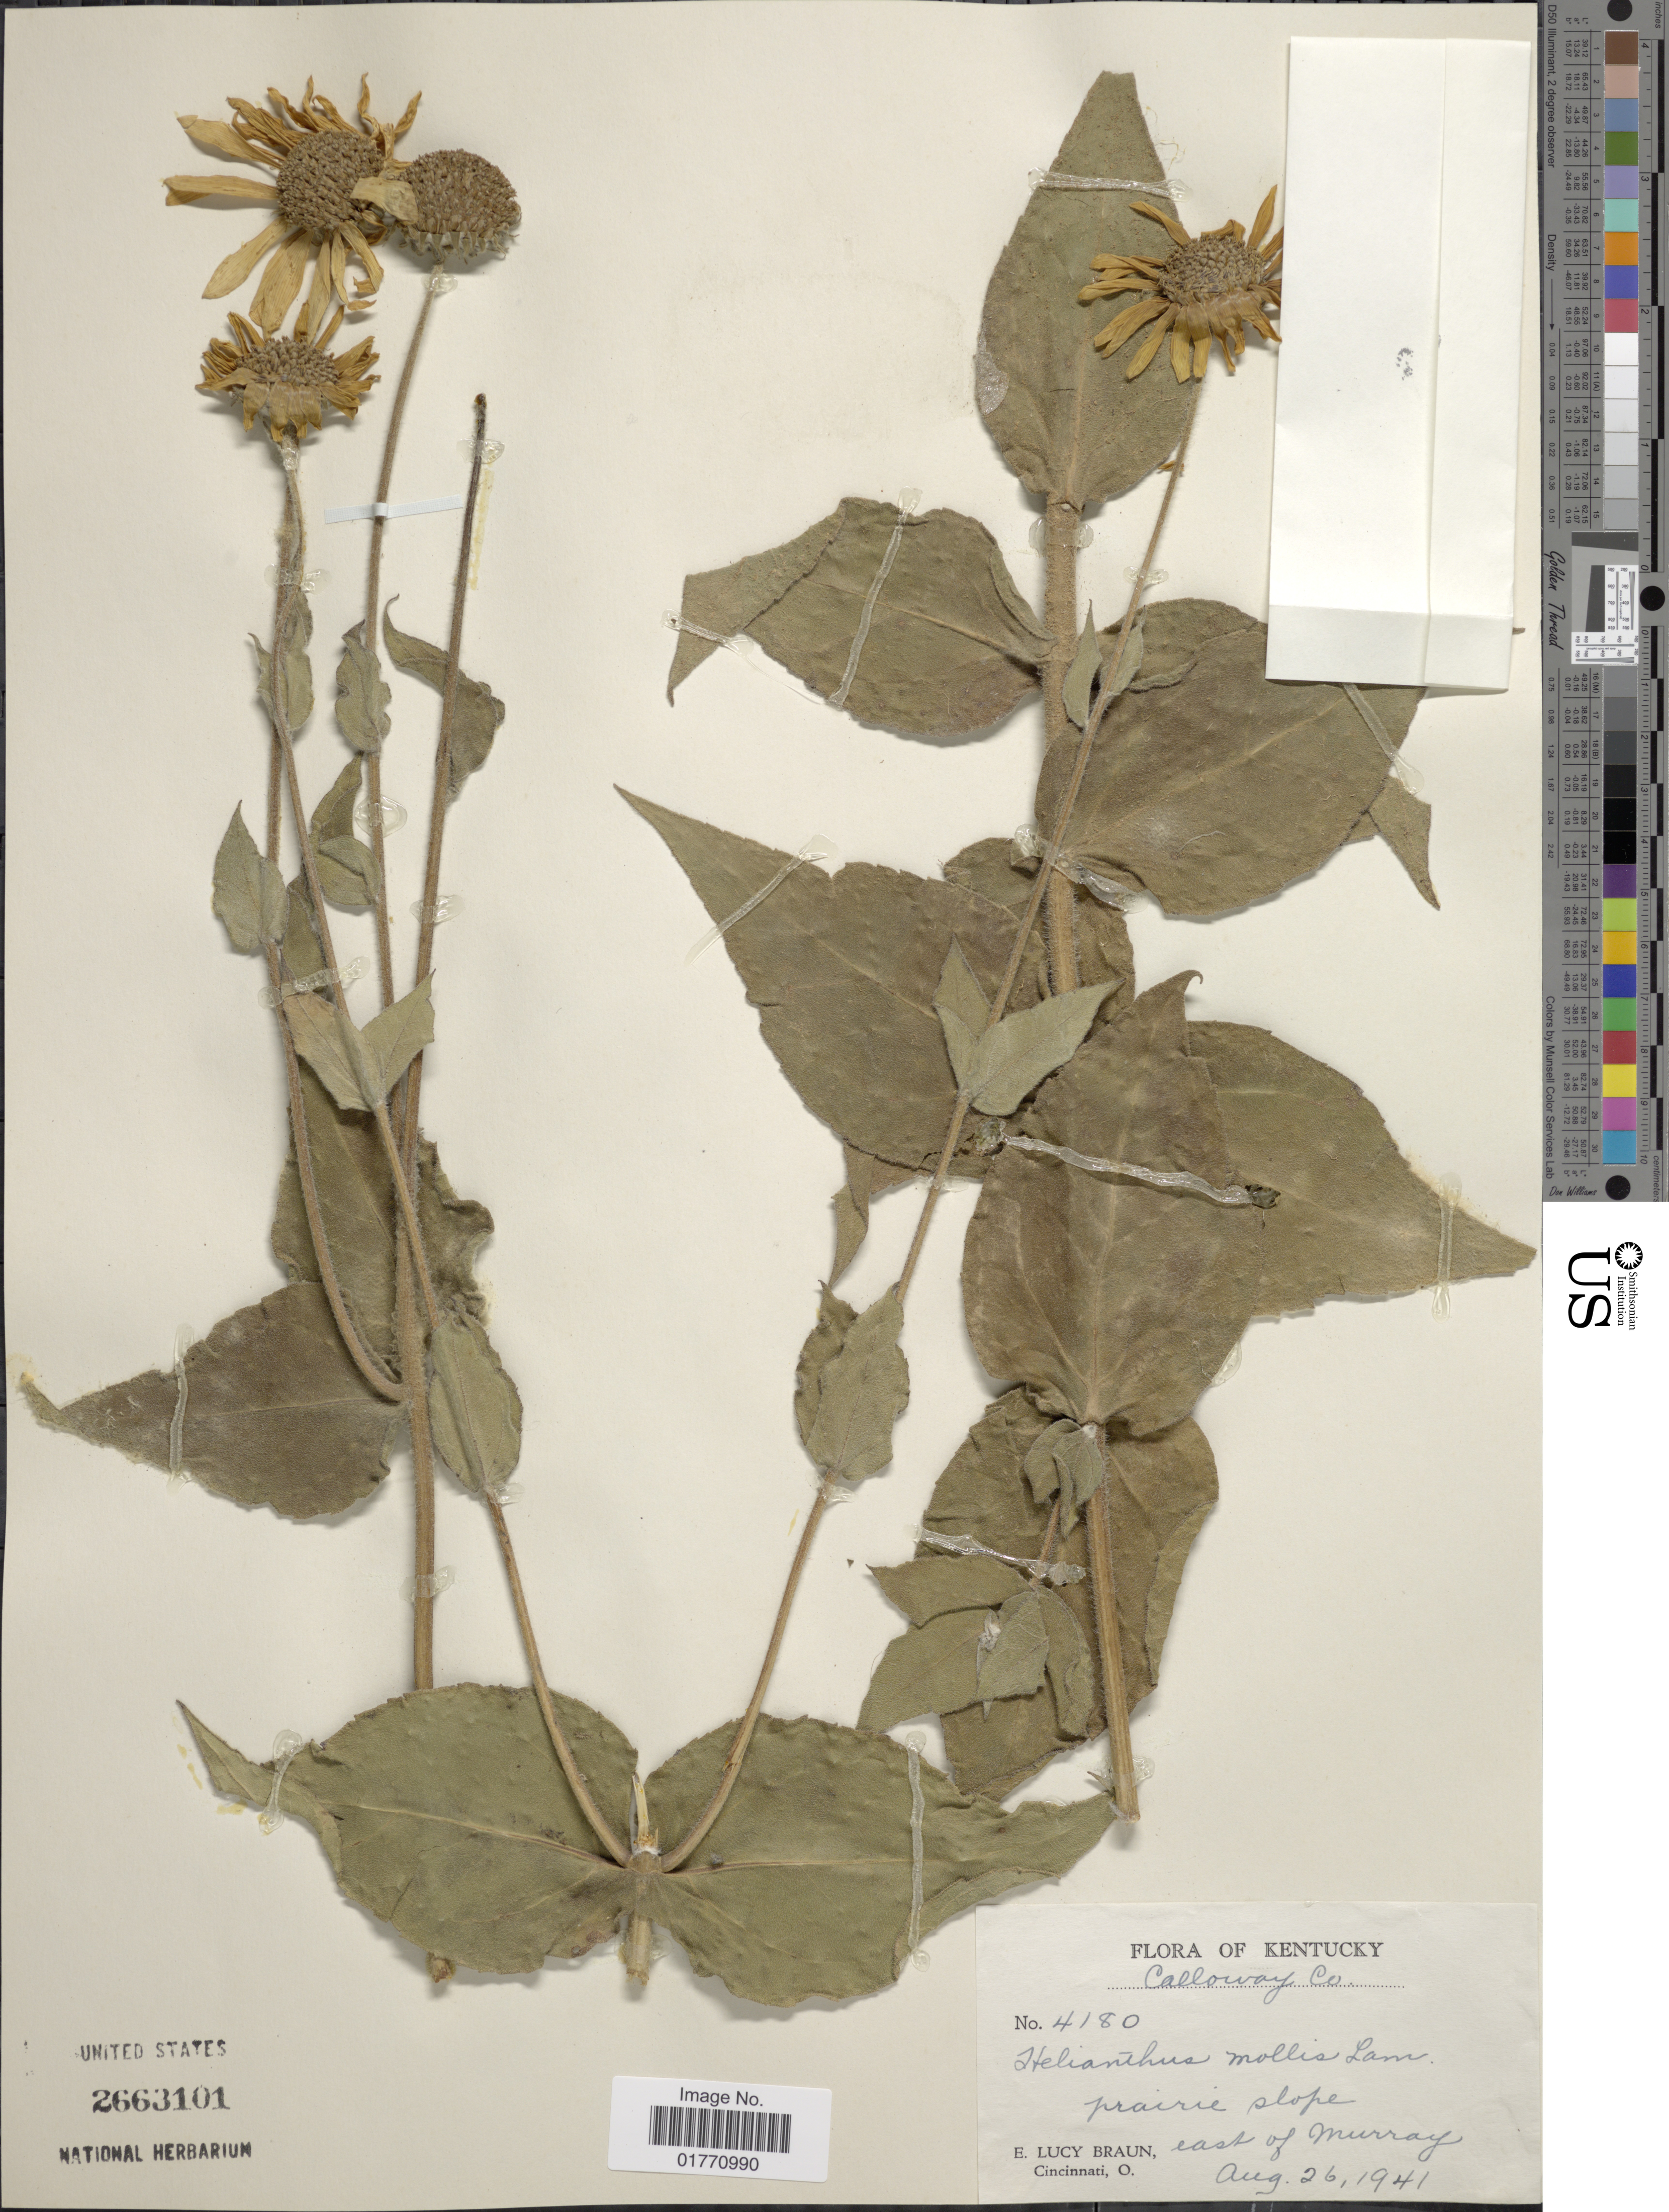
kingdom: Plantae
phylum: Tracheophyta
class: Magnoliopsida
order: Asterales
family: Asteraceae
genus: Helianthus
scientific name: Helianthus mollis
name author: Lam.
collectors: E. L. Braun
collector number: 4180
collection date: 1941-08-26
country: United States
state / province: Kentucky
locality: Calloway Co., prairie slope, east of Murray.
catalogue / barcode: US 2663101